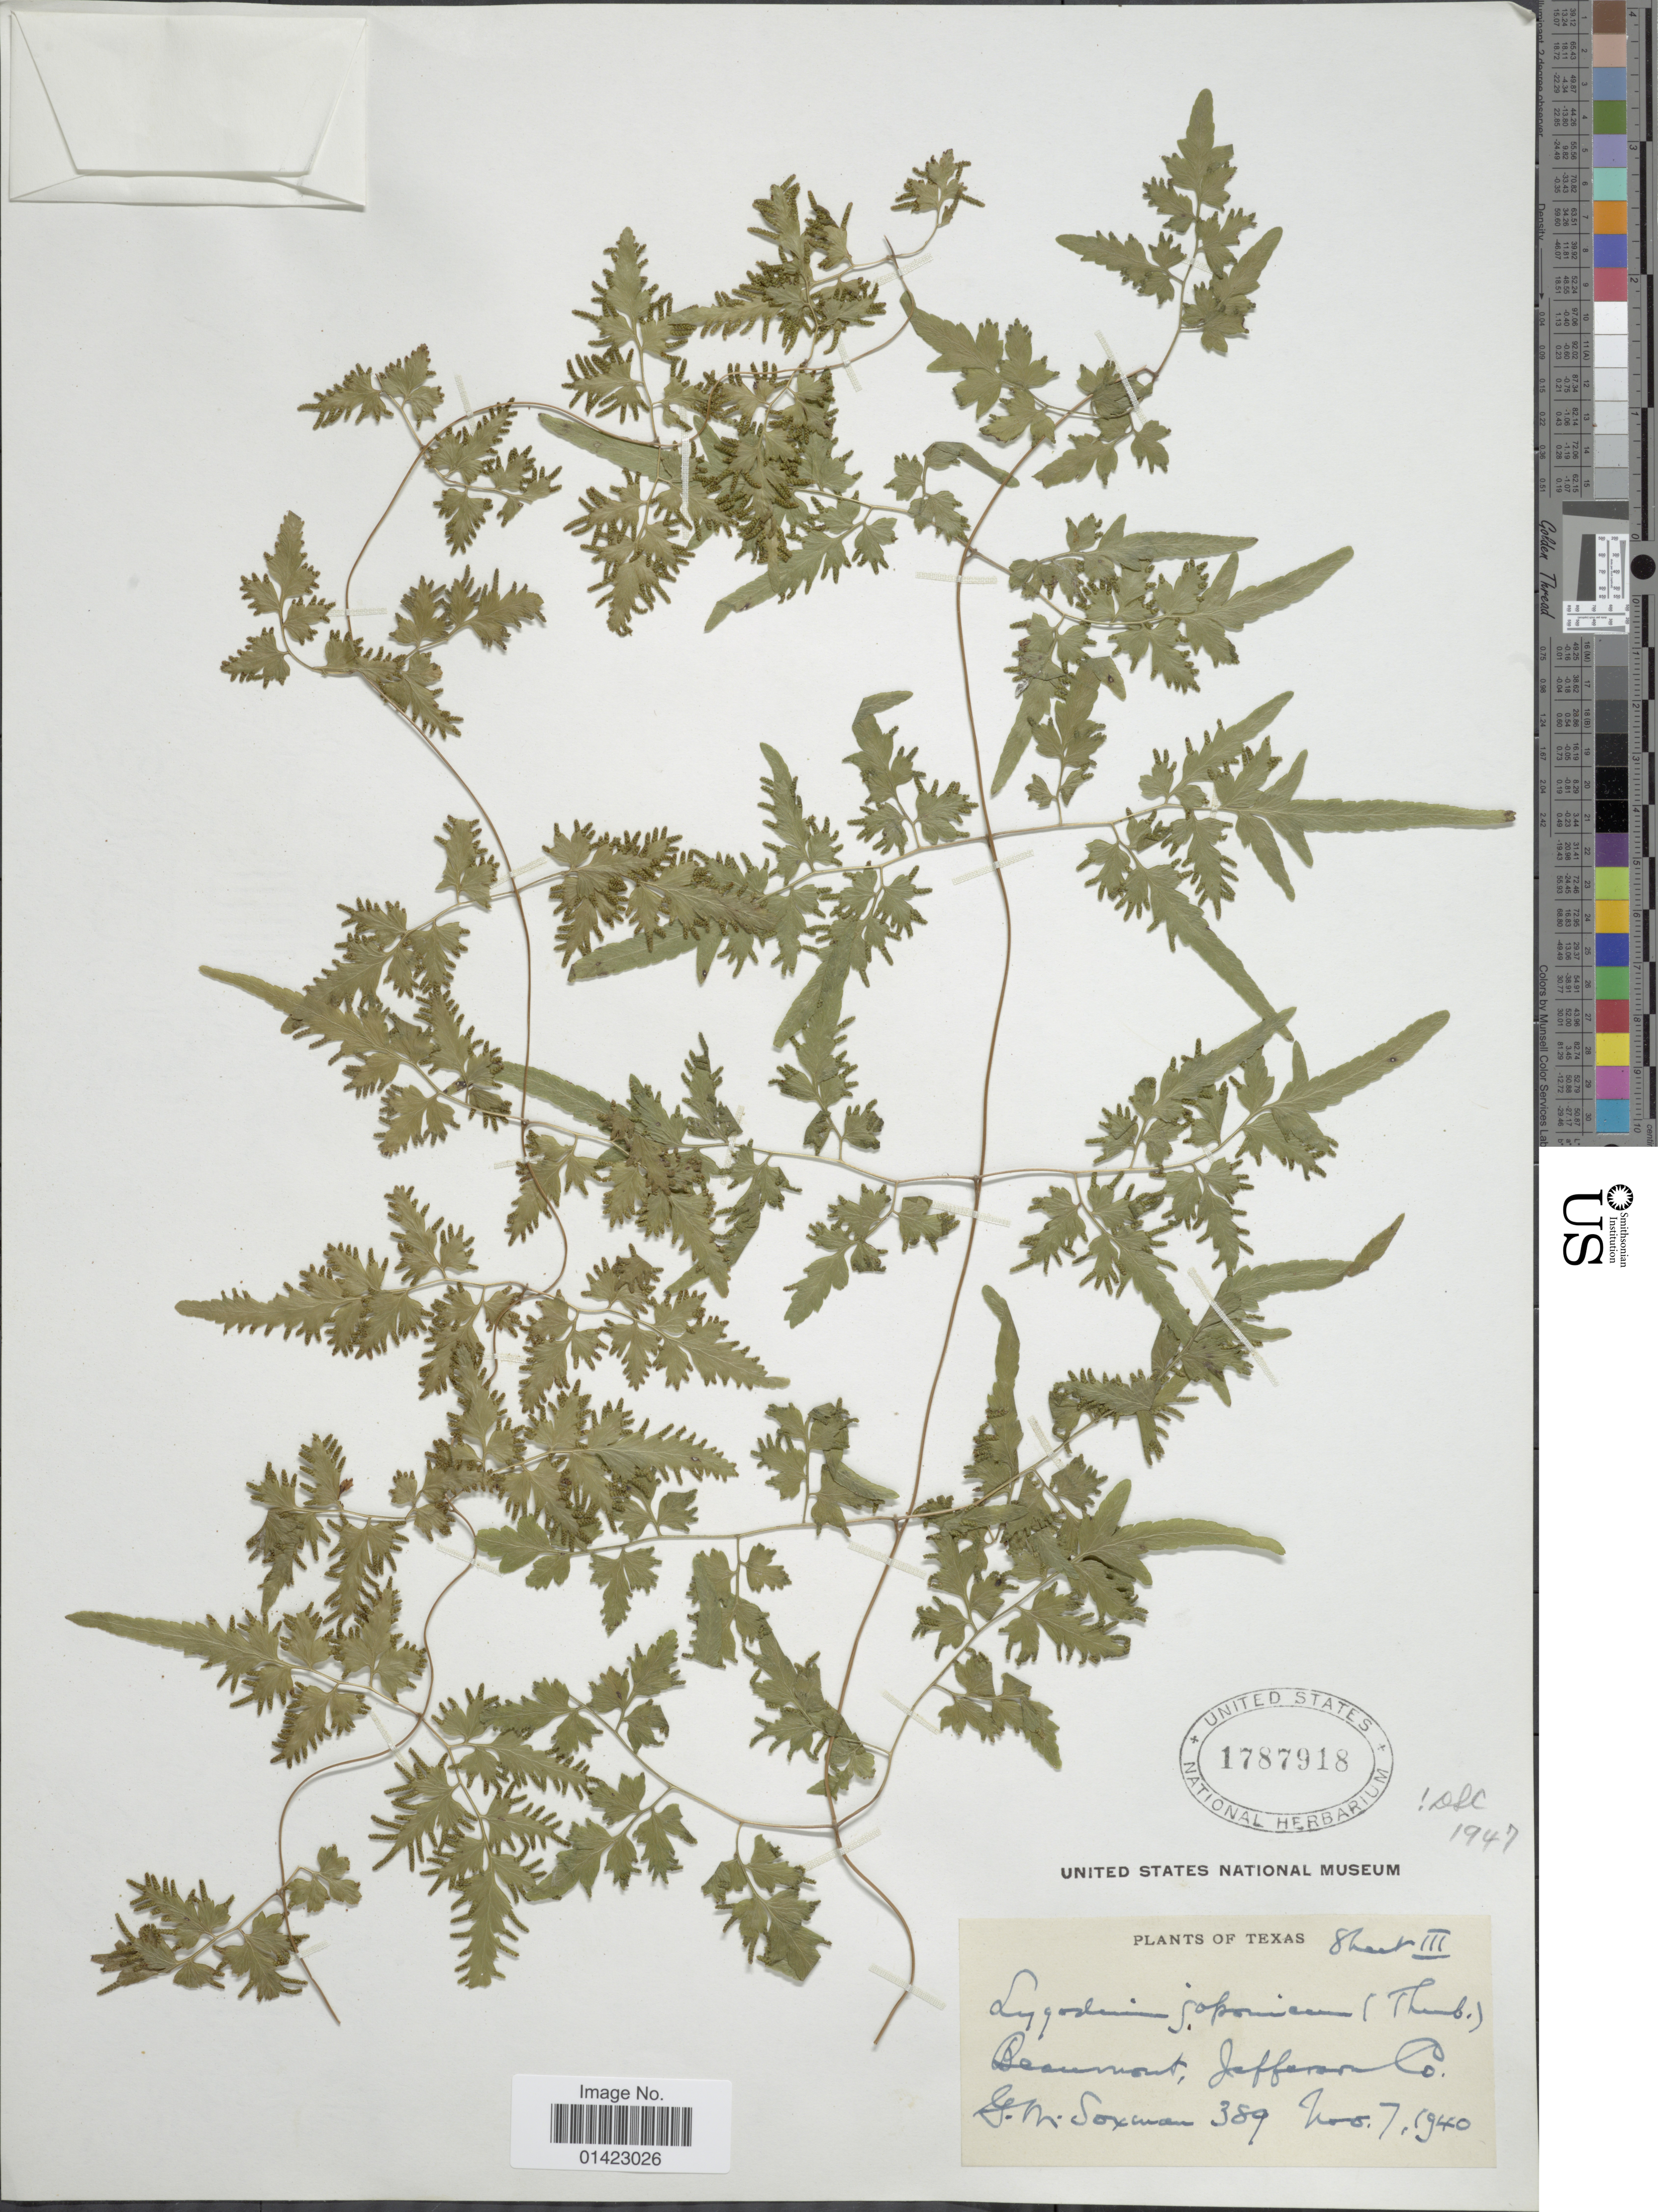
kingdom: Plantae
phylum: Tracheophyta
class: Polypodiopsida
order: Schizaeales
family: Lygodiaceae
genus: Lygodium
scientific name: Lygodium japonicum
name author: (Thunb.) Sw.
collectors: G. Soxman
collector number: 389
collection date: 1940-11-07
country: United States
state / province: Texas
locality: Texas, Beaumont, Jefferson Co.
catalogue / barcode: US 1787918